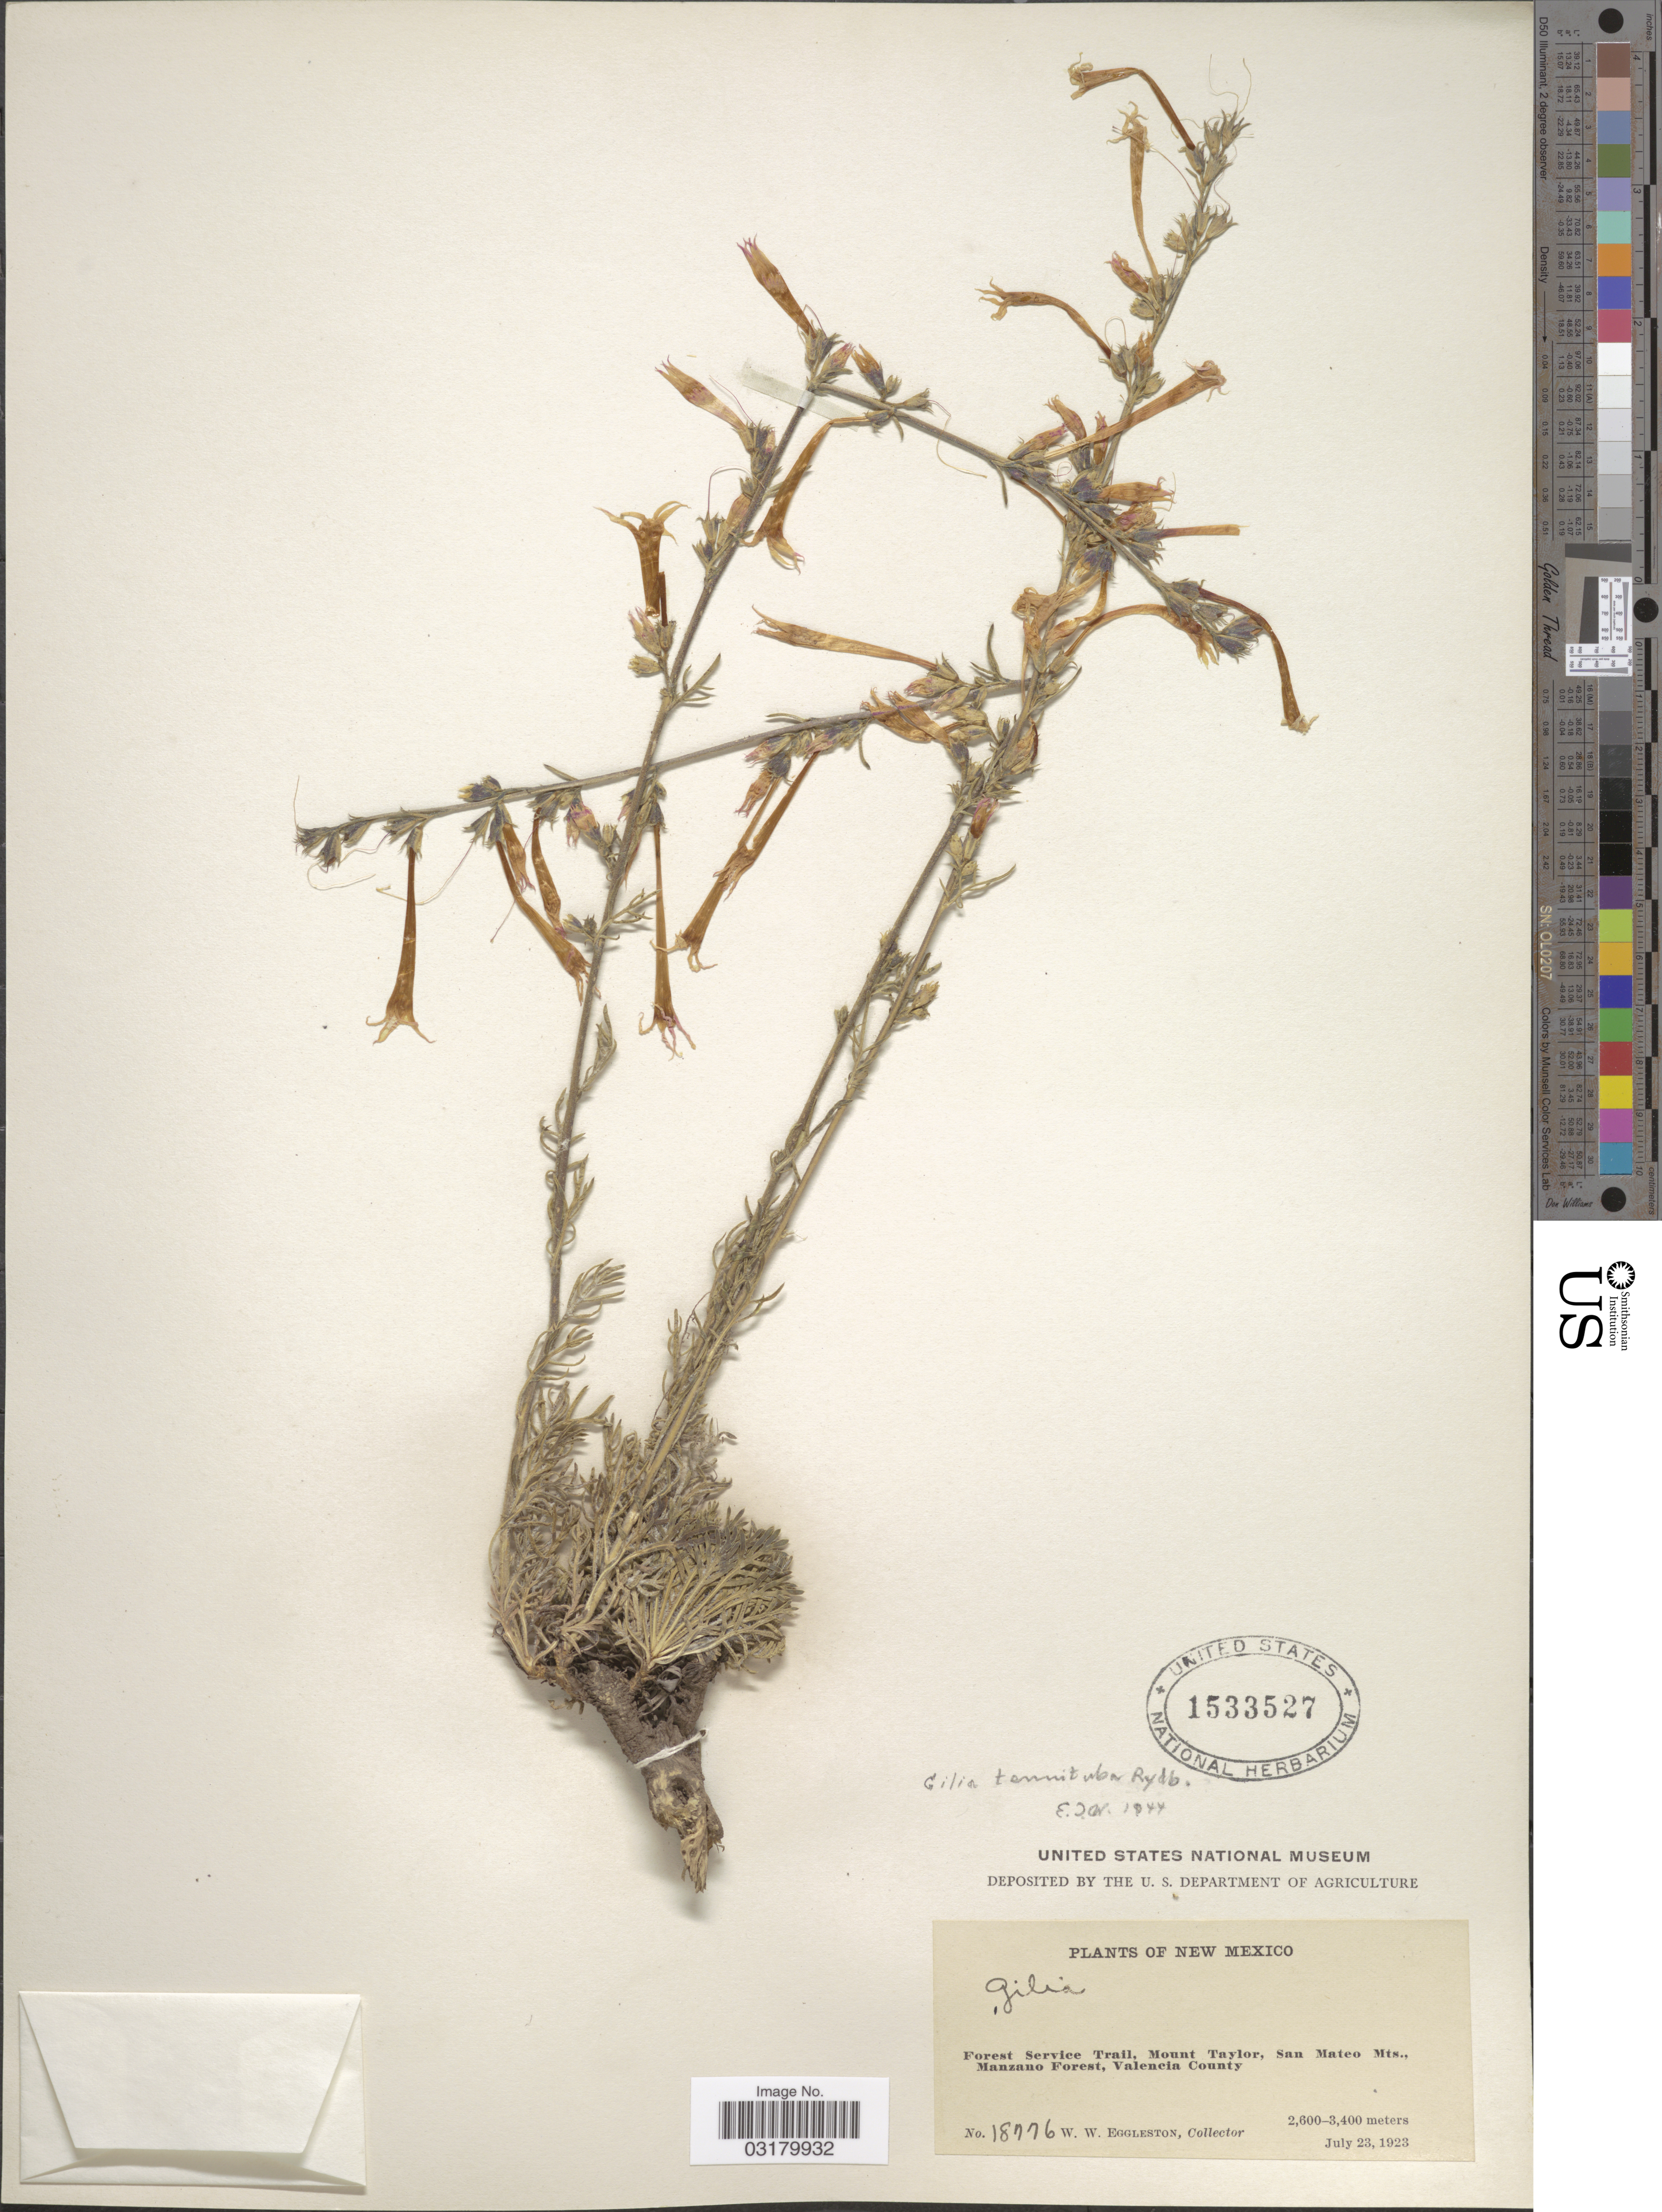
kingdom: Plantae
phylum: Tracheophyta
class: Magnoliopsida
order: Ericales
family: Polemoniaceae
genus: Ipomopsis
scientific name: Ipomopsis tenuituba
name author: (Rydb.) V.E. Grant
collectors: W. W. Eggleston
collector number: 18776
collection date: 1923-07-23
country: United States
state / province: New Mexico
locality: Forest Service Trail, Mount Taylor, San Mateo Mts., Manzano Forest, Valencia County.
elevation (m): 2600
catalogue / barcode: US 1533527